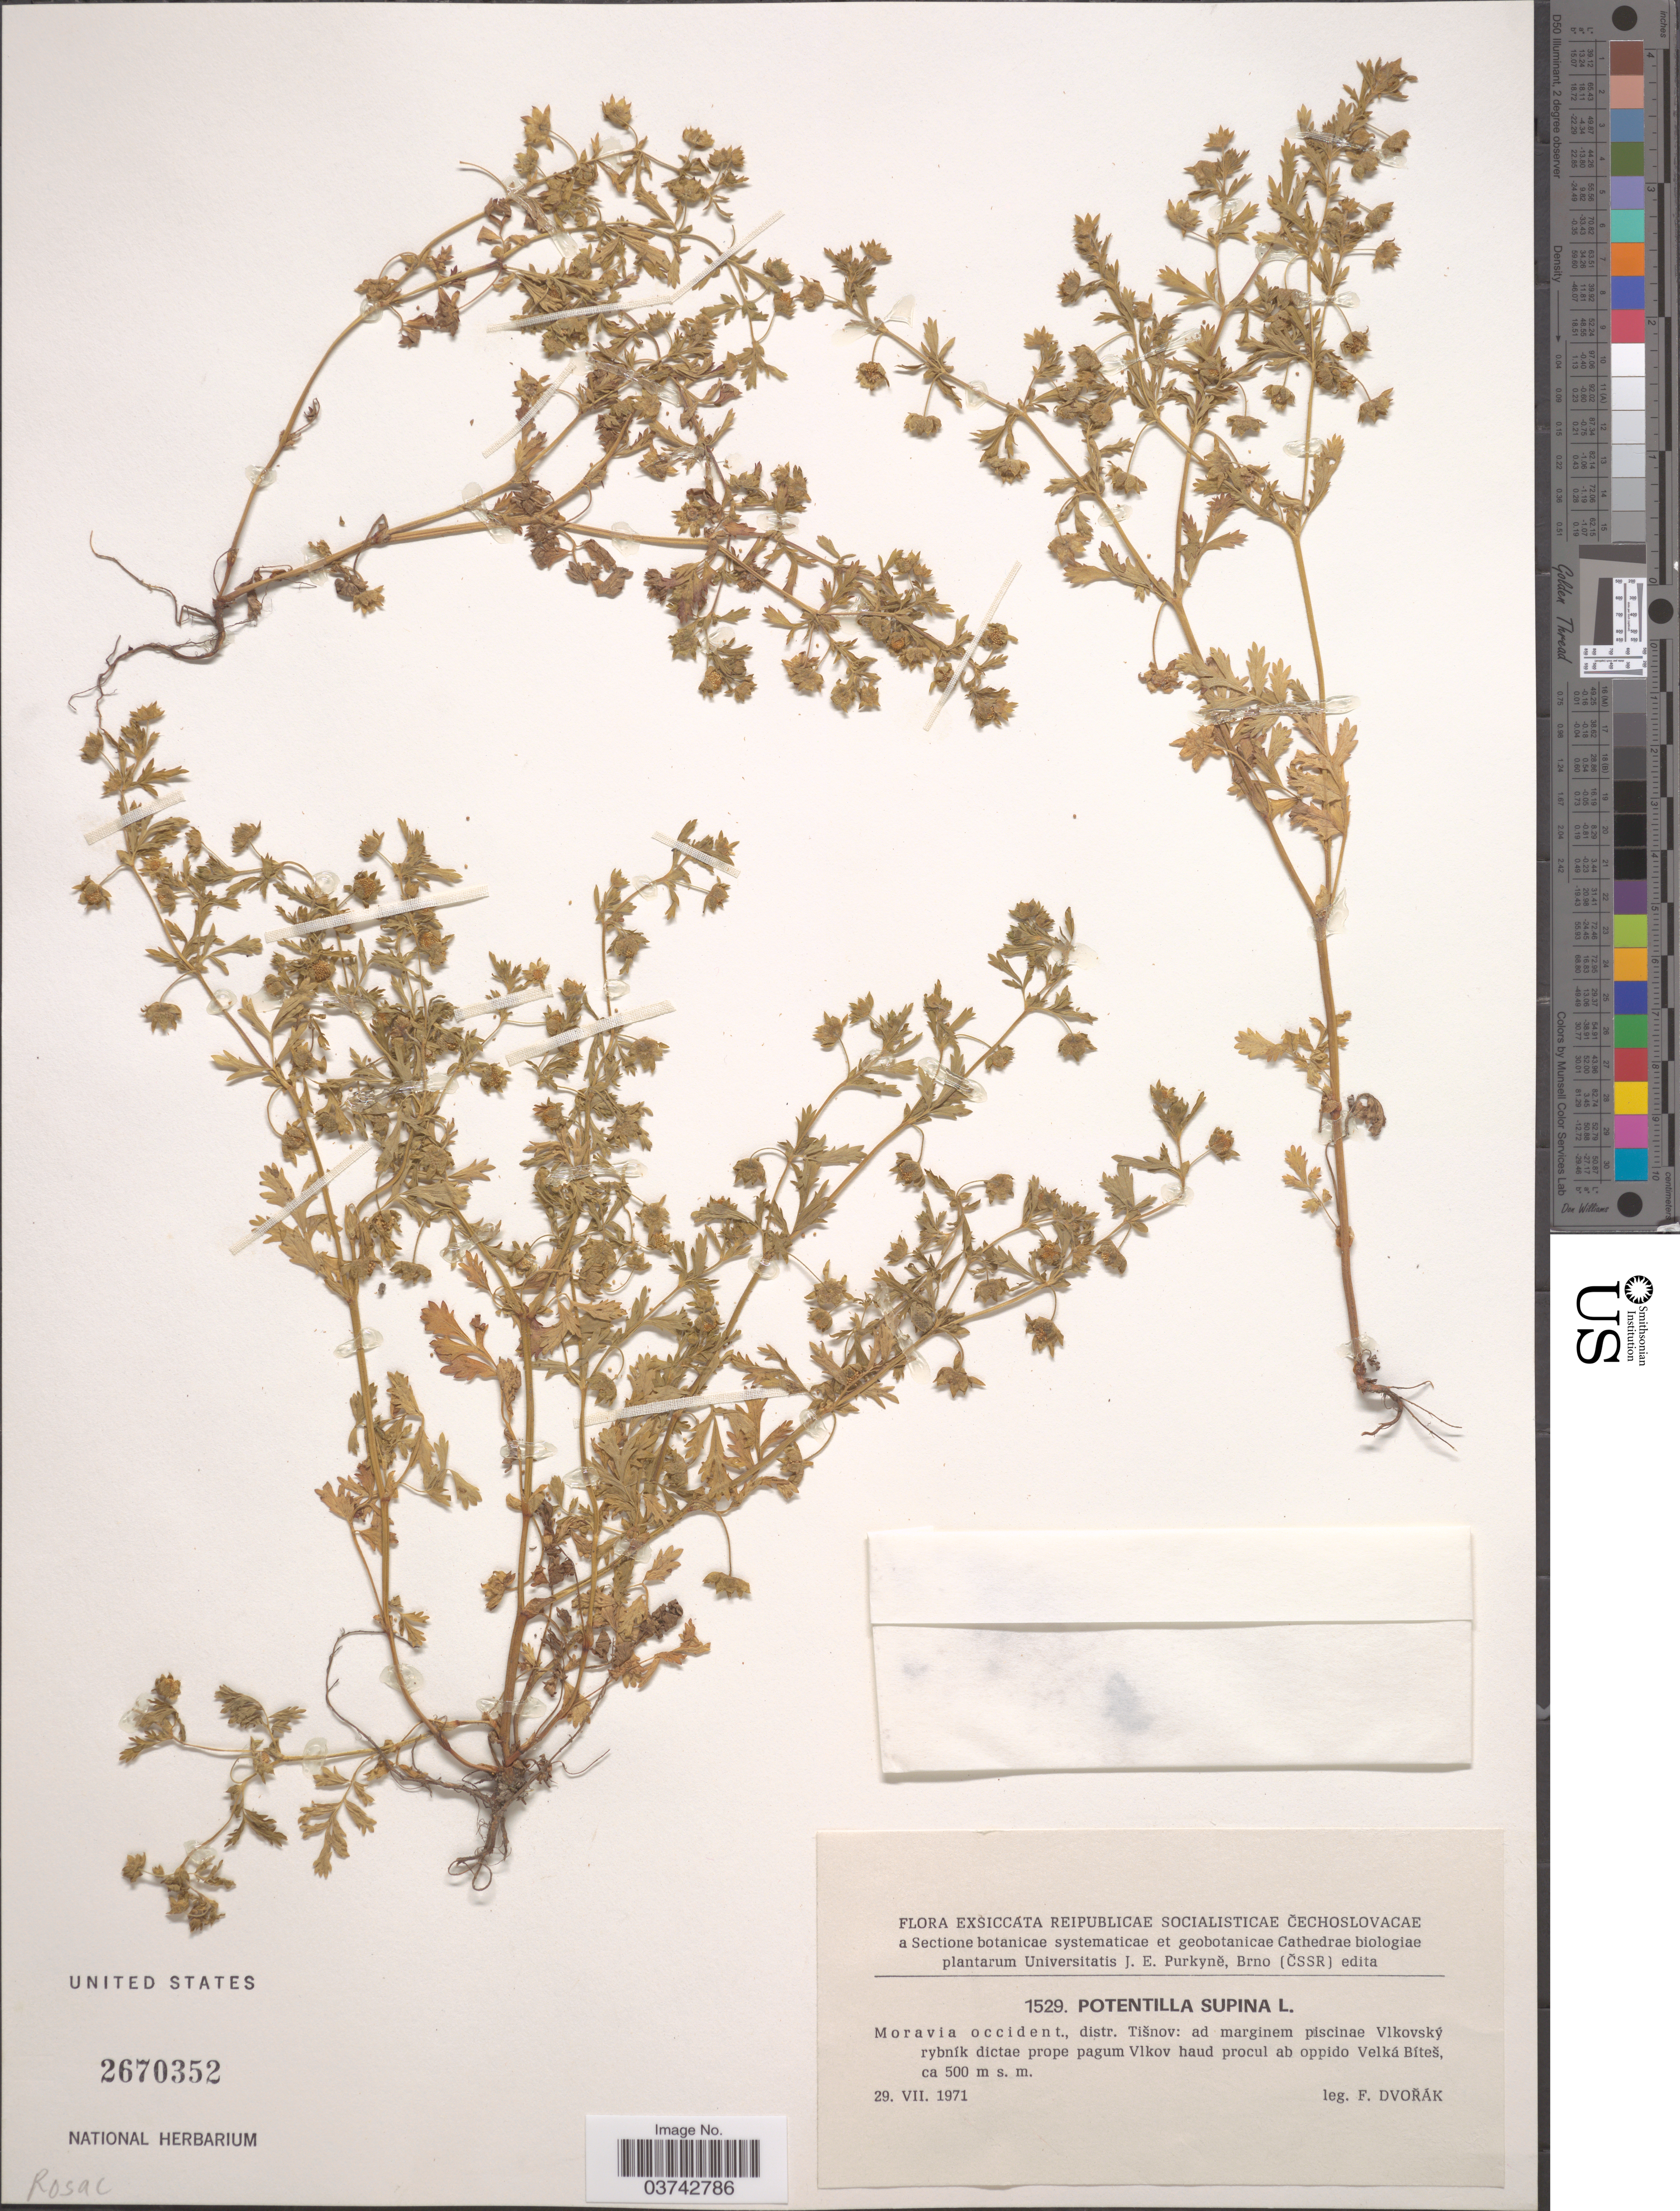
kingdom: Plantae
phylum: Tracheophyta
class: Magnoliopsida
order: Rosales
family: Rosaceae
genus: Potentilla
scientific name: Potentilla supina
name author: L.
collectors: F. Dvořák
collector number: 1529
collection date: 1971-07-29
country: Czechia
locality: Moravia occident., distr. Tisnov: ad marginem piscinae Vlkovský rybník dictae prope pagum Vlkov haud procul ab oppido Velká Bítes.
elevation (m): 500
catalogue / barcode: US 2670352